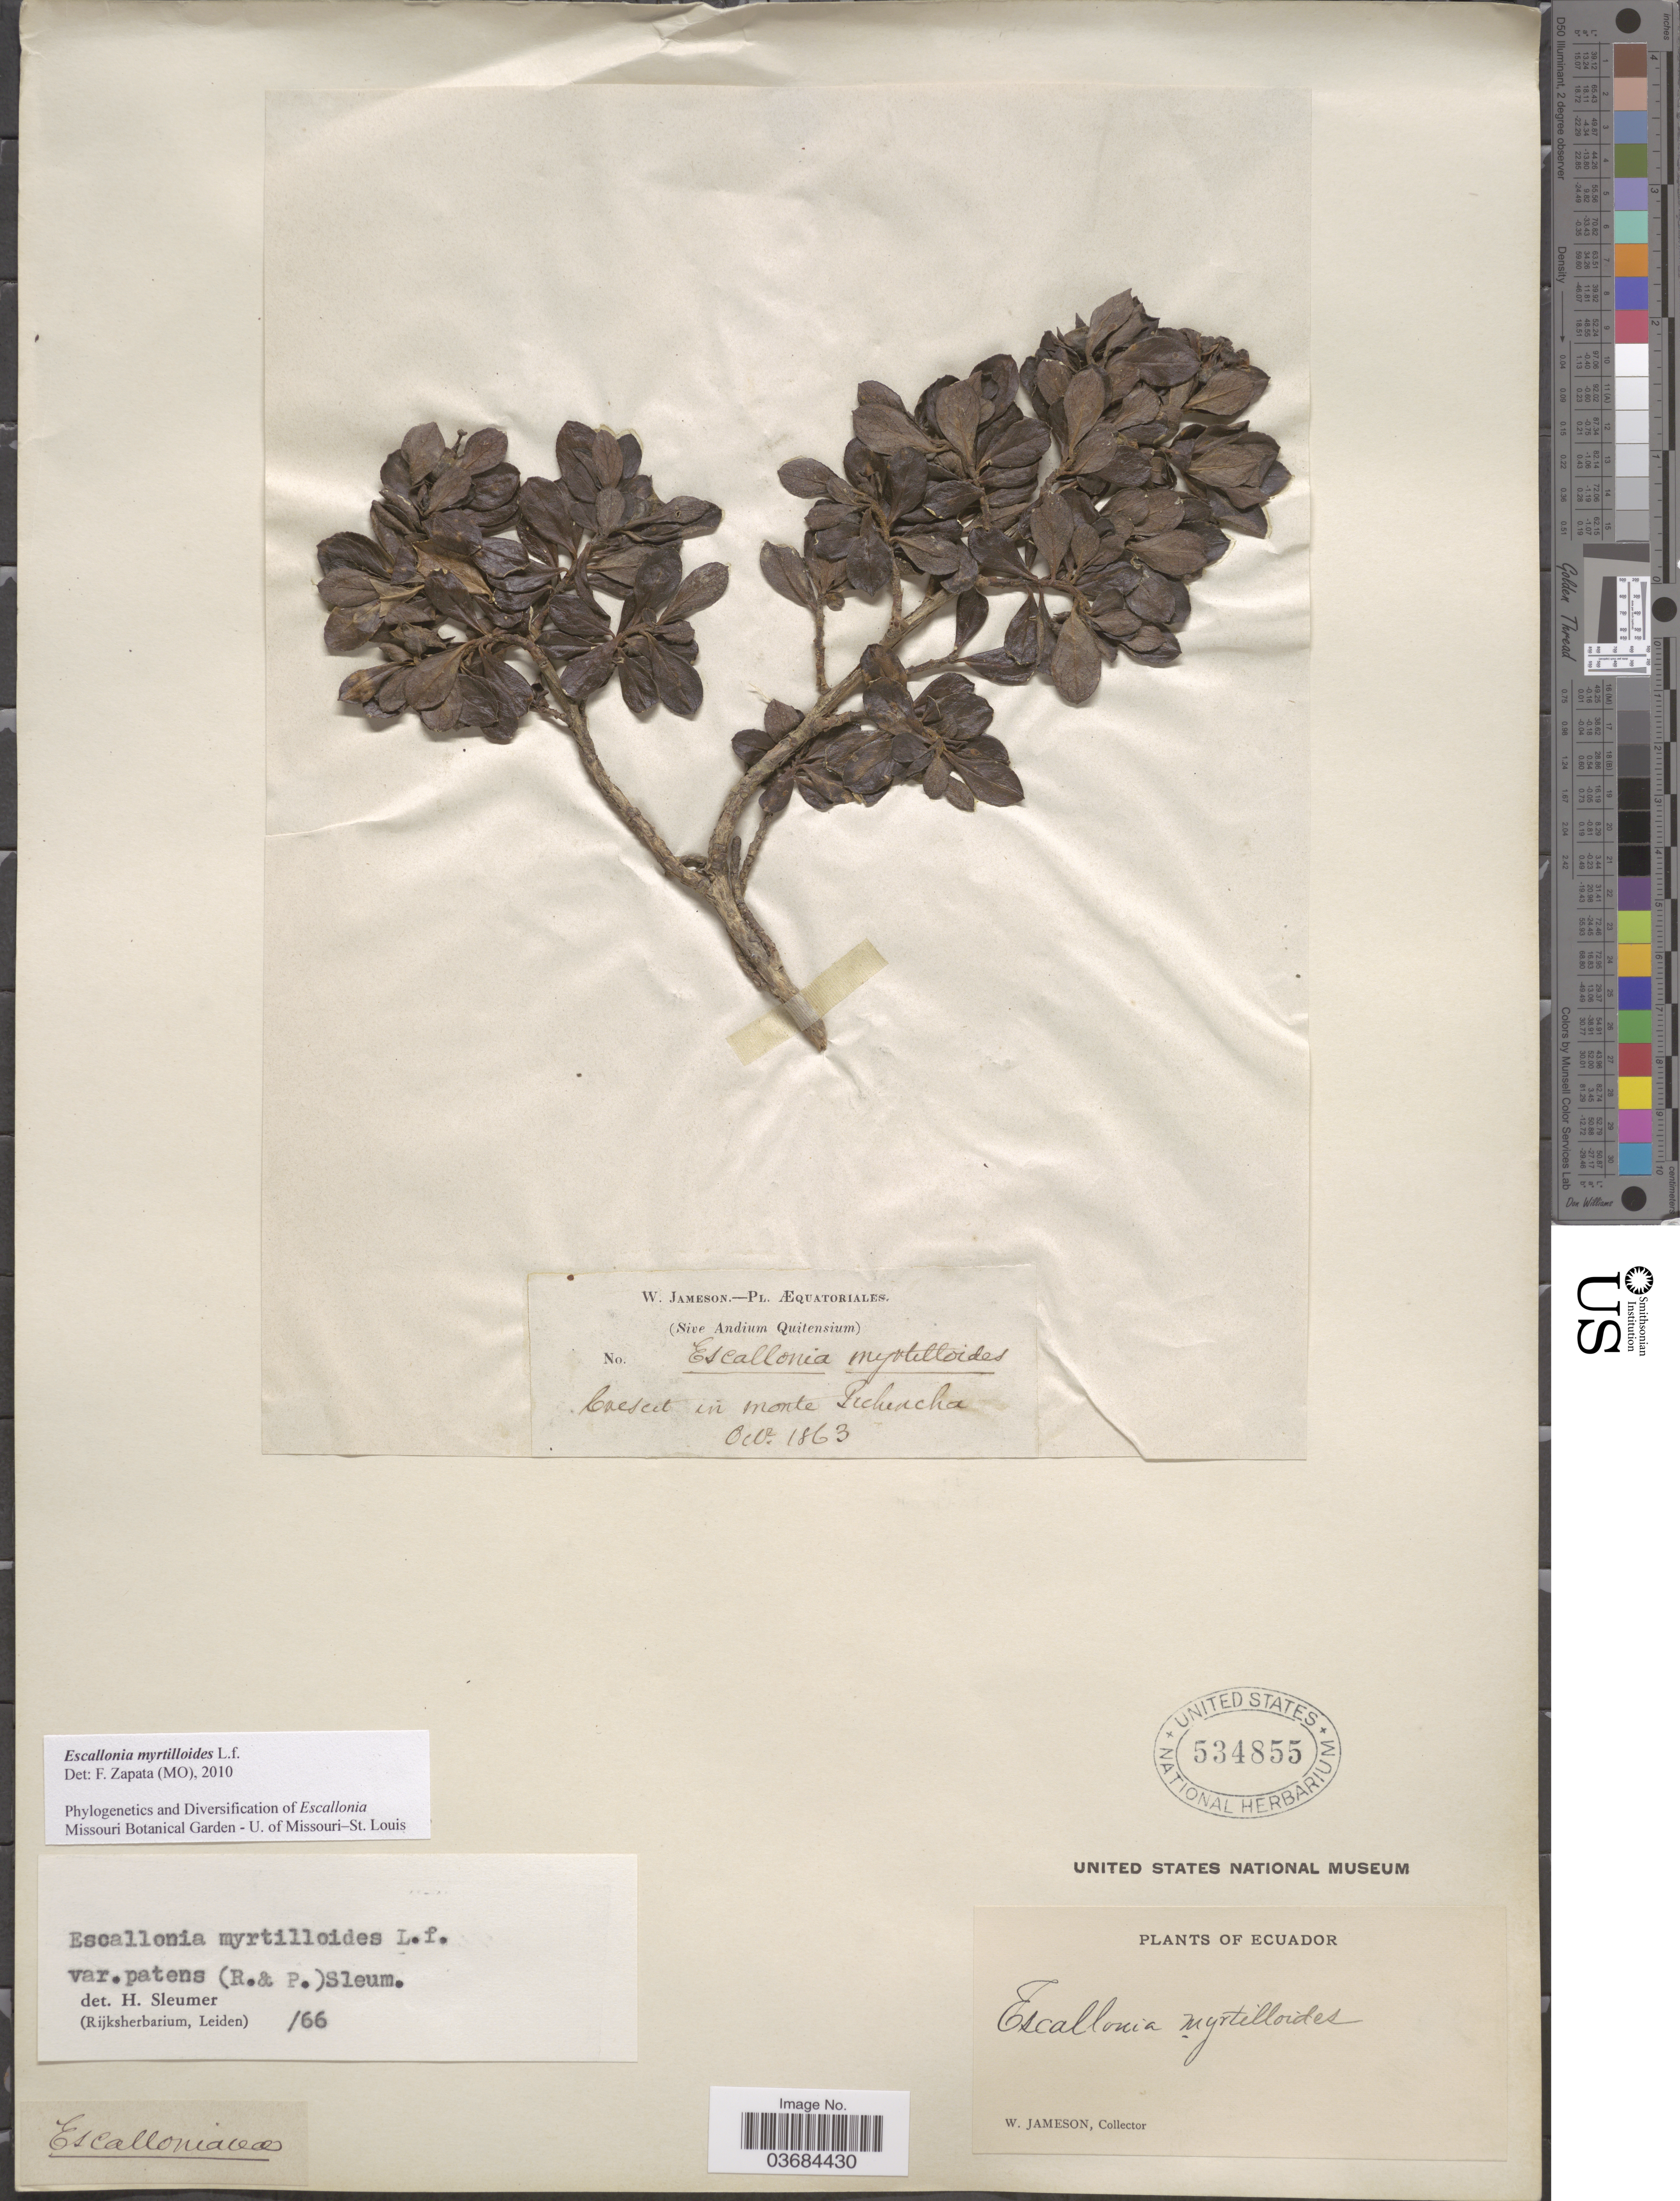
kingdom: Plantae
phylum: Tracheophyta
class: Magnoliopsida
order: Escalloniales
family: Escalloniaceae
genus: Escallonia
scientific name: Escallonia myrtilloides var. myrtilloides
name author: L. f.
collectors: W. Jameson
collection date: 1863-10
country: Ecuador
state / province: Pichincha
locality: Æquatoriales. (Sive Andium Quitensium). Crescit in Monte Pichincha.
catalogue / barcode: US 534855